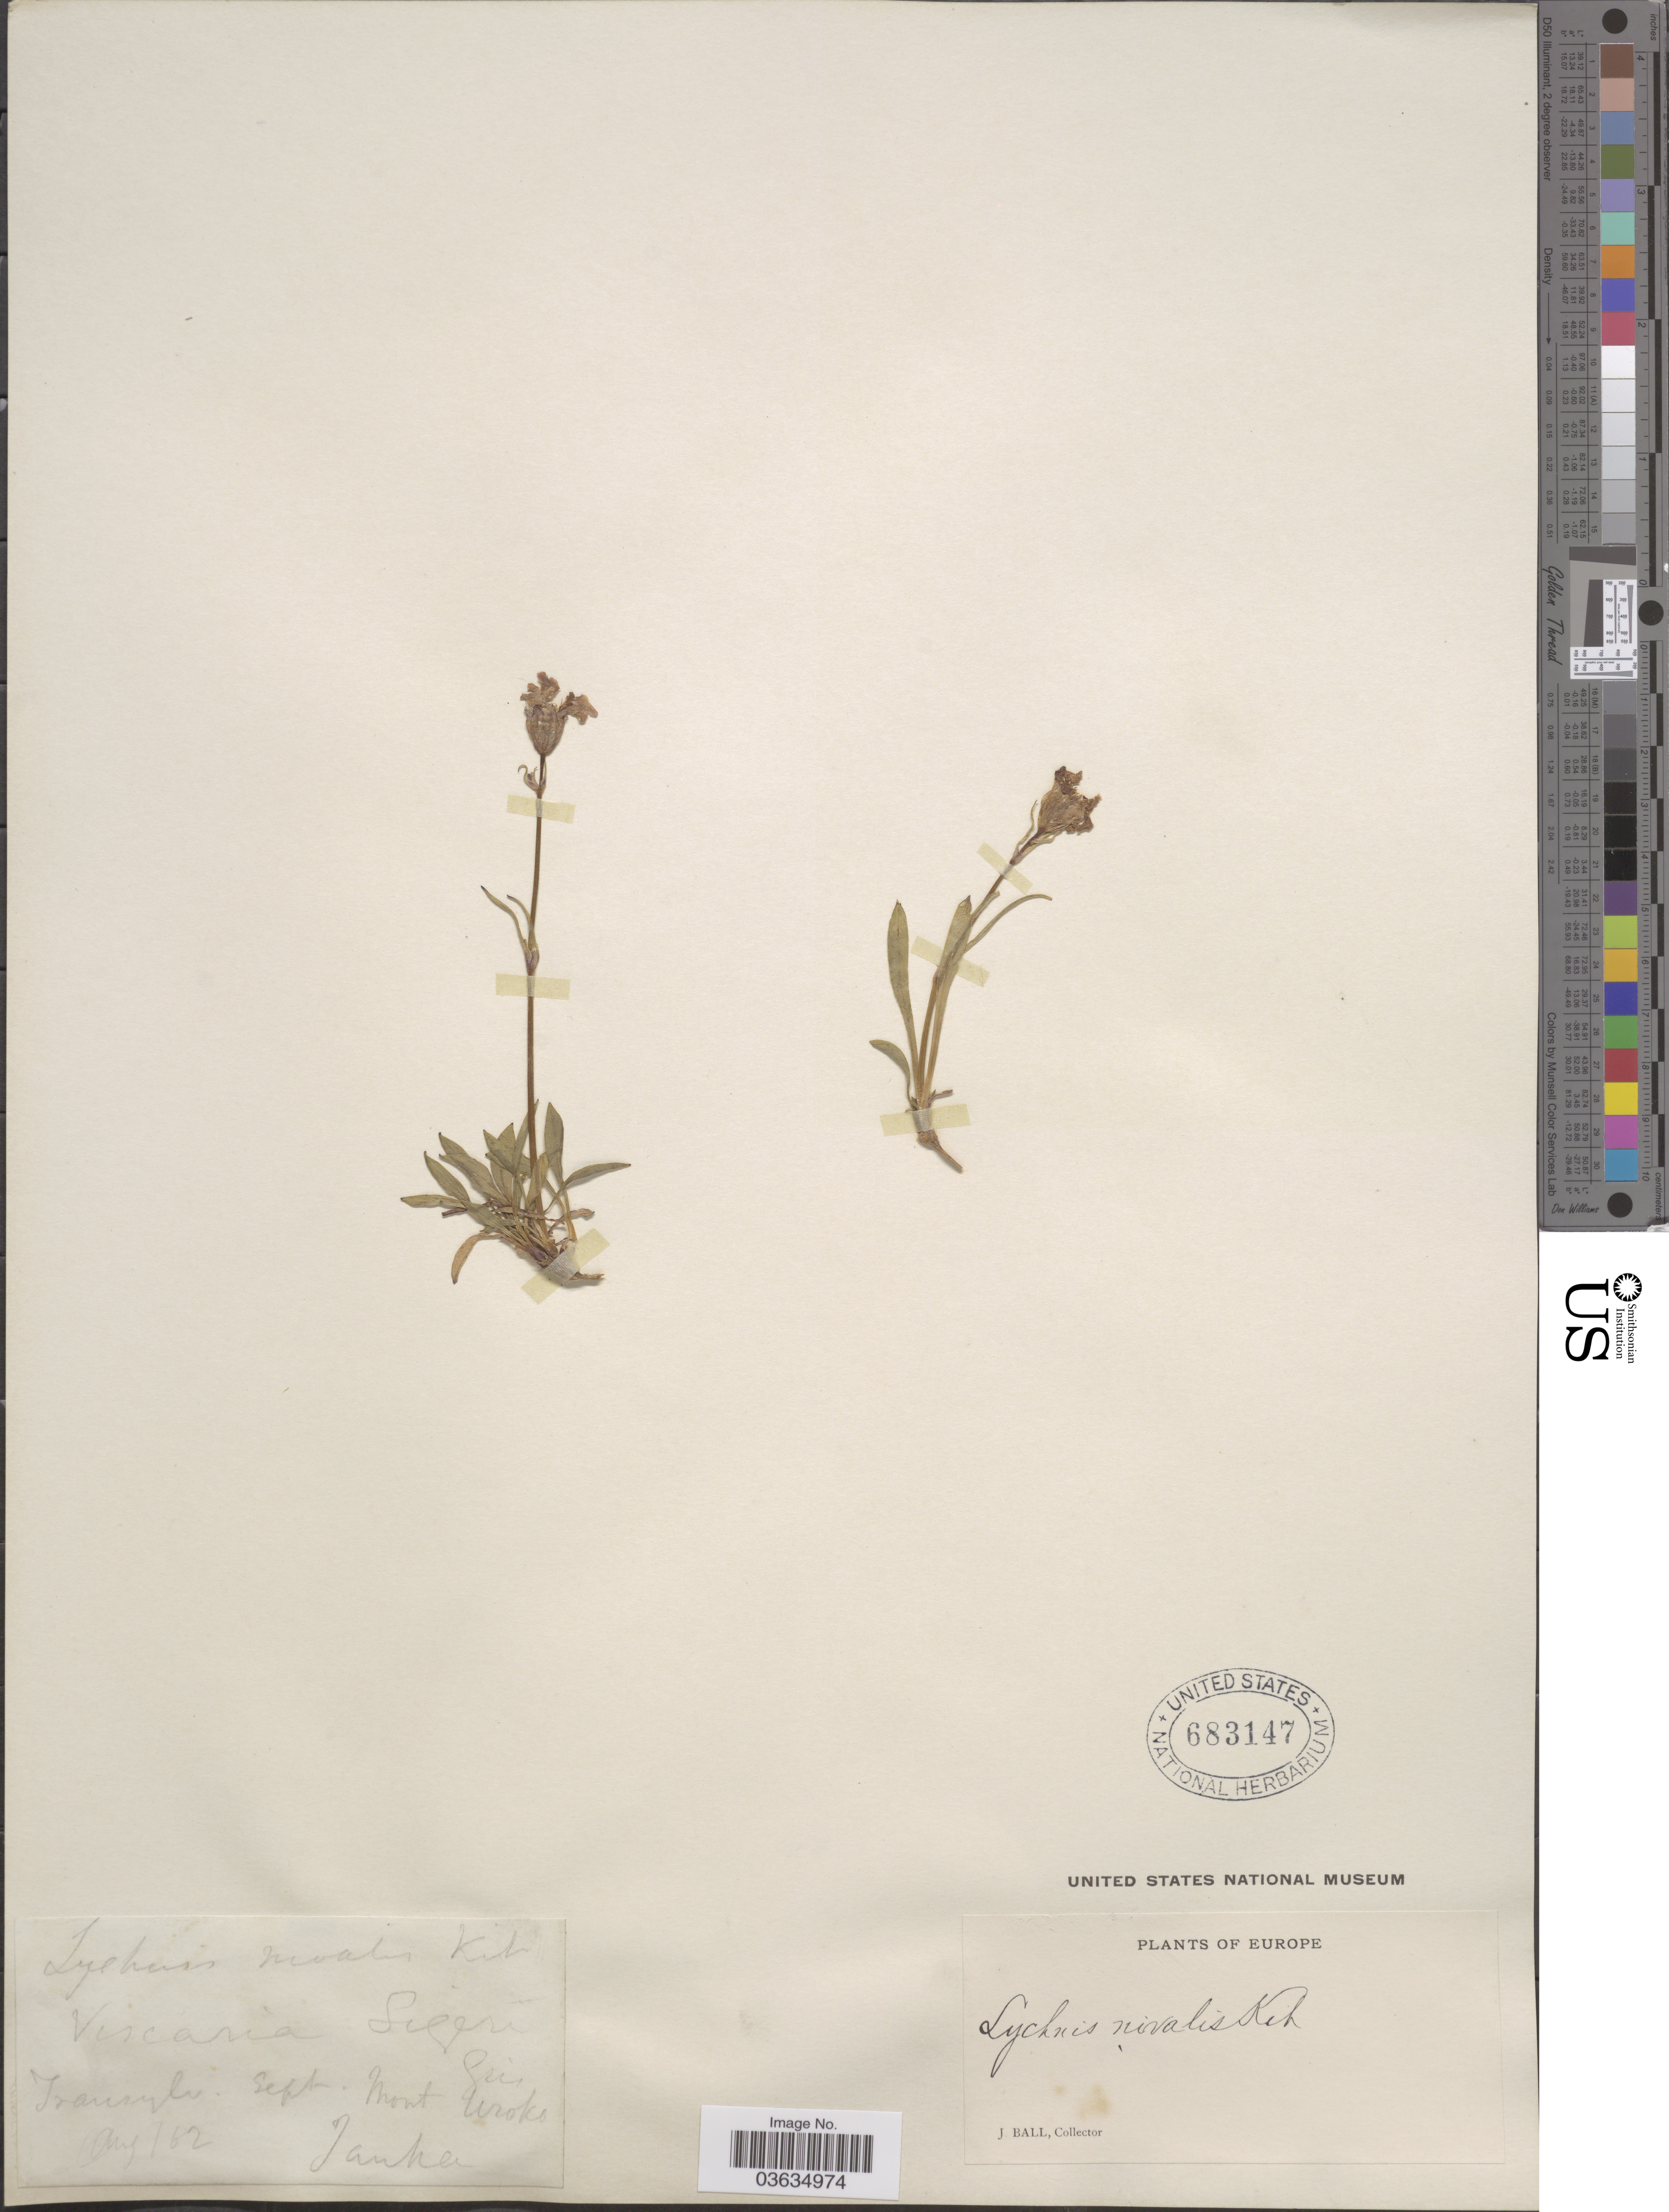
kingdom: Plantae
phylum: Tracheophyta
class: Magnoliopsida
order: Caryophyllales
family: Caryophyllaceae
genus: Silene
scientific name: Silene nivalis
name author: (Kit.) Rohrb.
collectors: J. Ball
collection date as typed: Transcribed d/m/y: /8/62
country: Romania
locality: Transylv. sept. Mont Uroko. Europe.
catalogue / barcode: US 683147